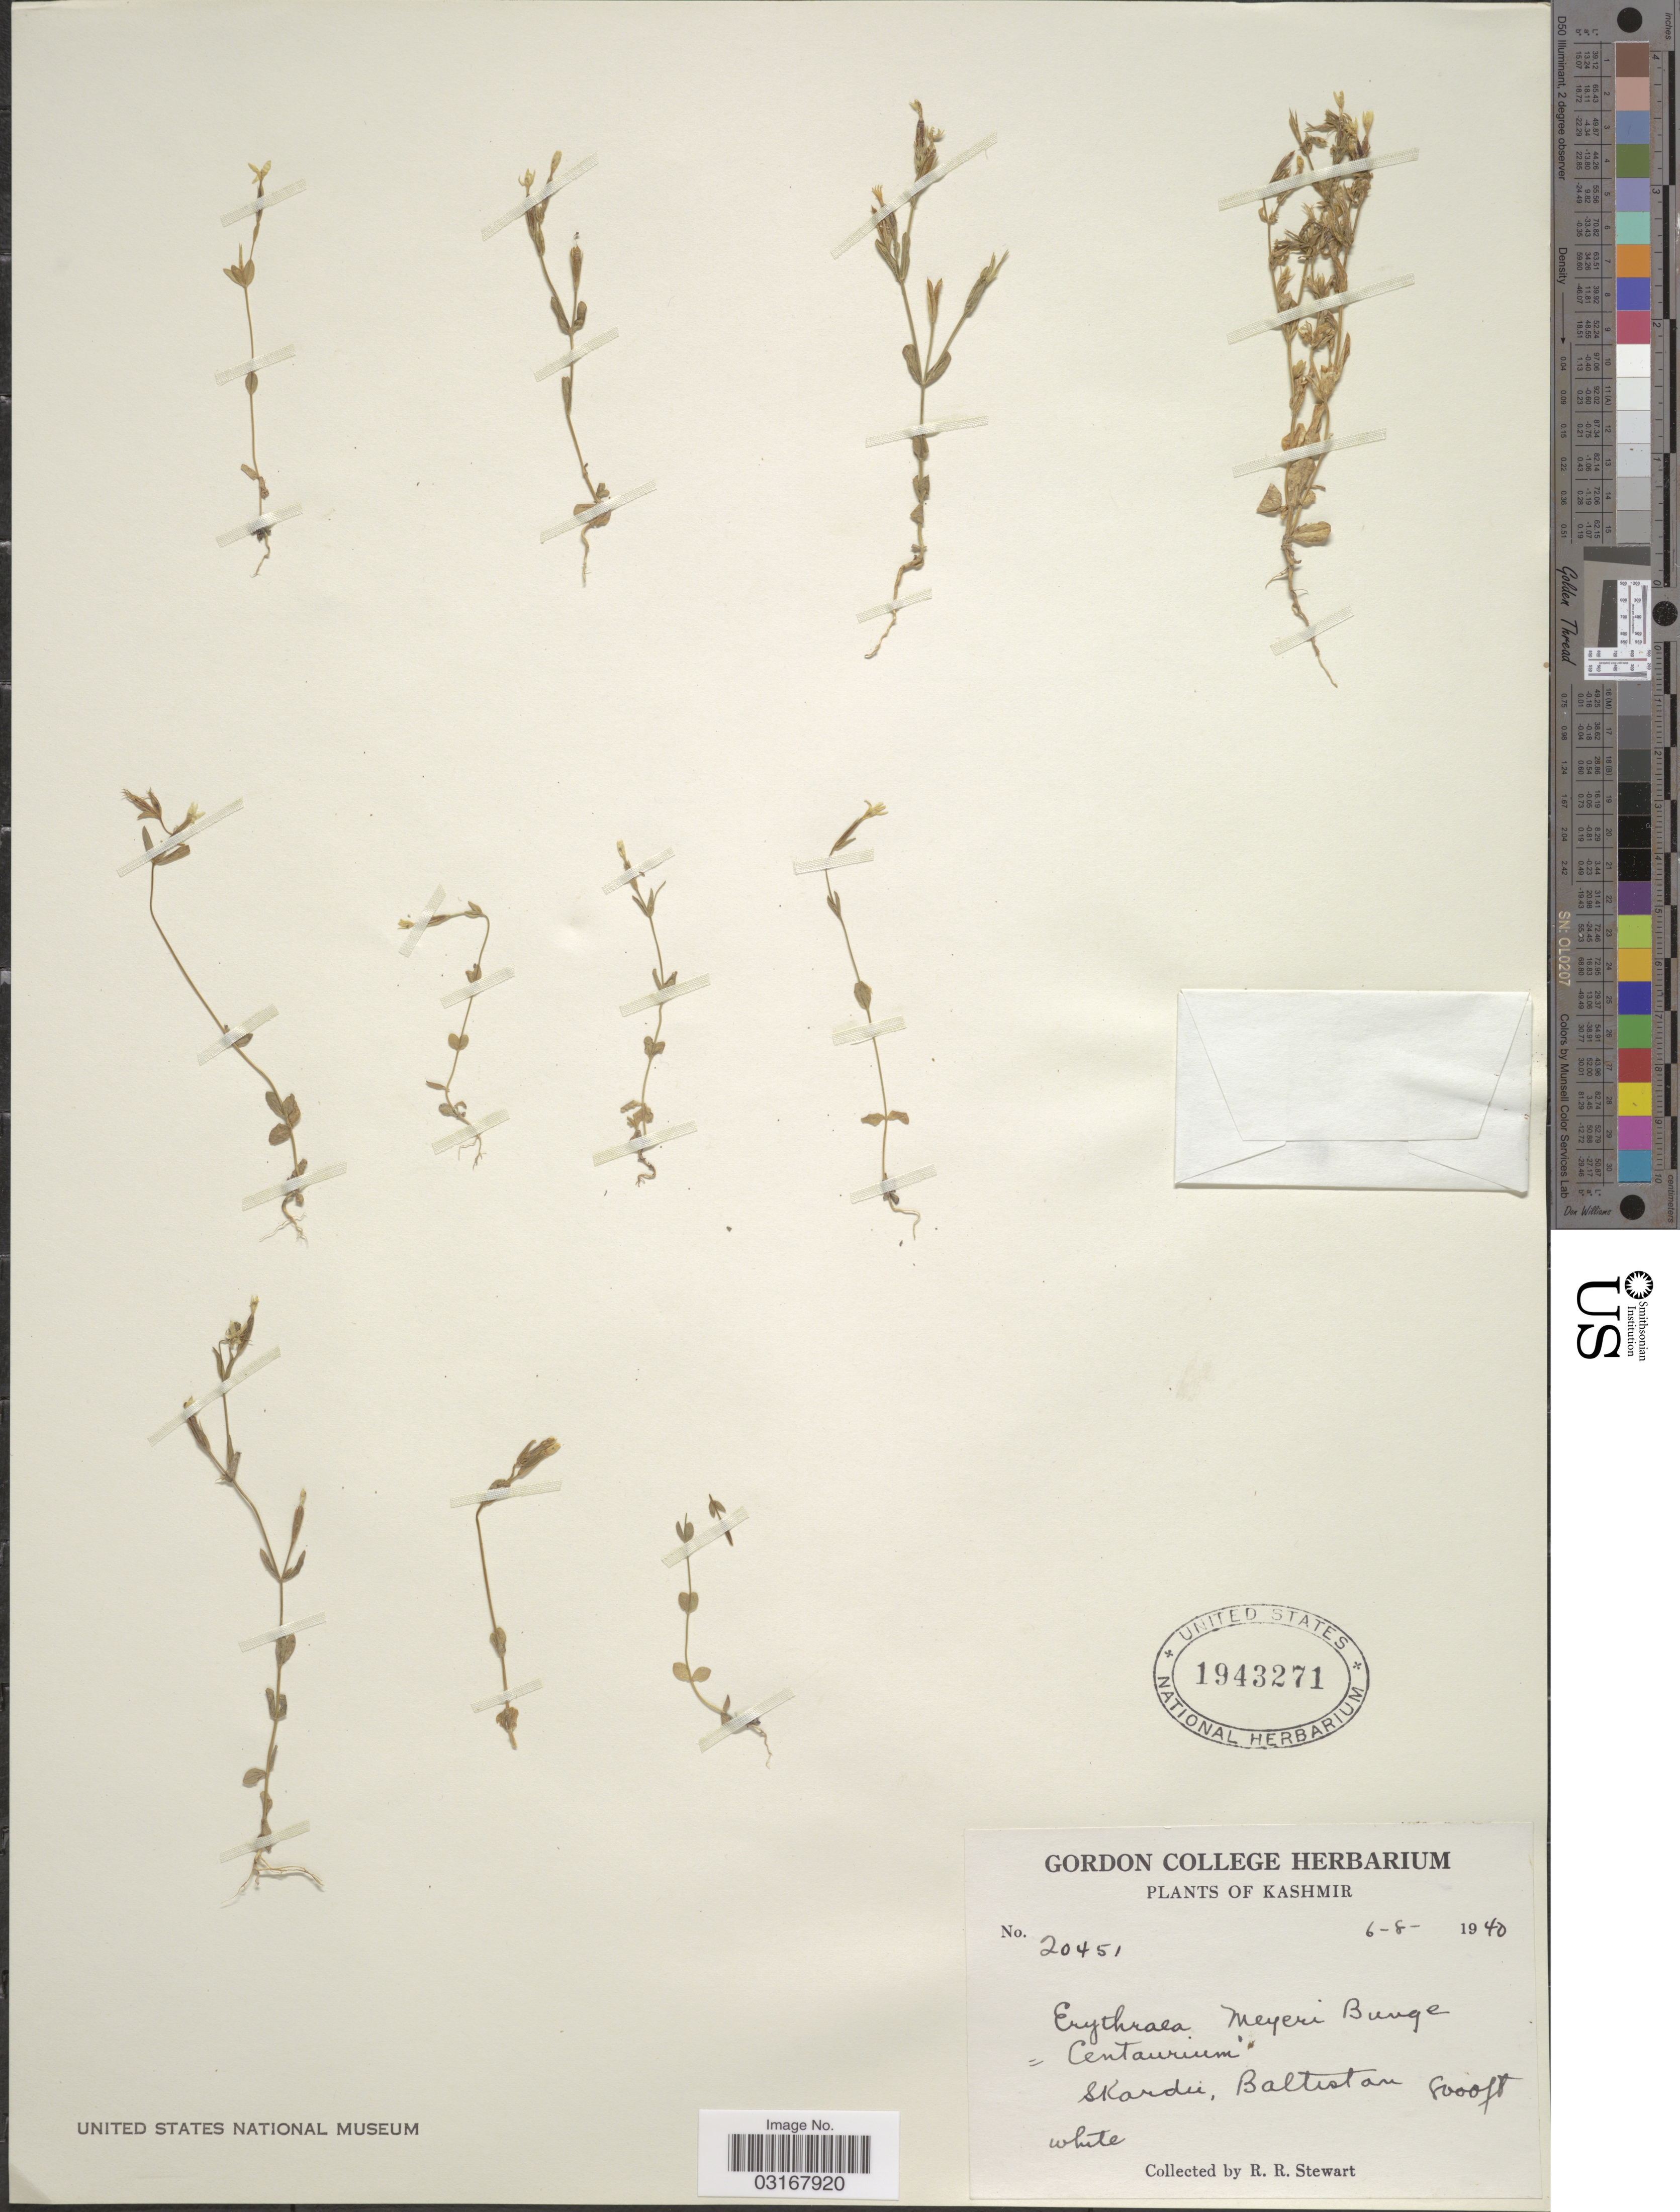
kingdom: Plantae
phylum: Tracheophyta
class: Magnoliopsida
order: Gentianales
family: Gentianaceae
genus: Centaurium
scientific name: Centaurium meyeri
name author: (Bunge) Druce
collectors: R. Stewart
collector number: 20451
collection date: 1940-08-06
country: Pakistan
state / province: Gilgit-Baltistan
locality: Skardu, Baltistan.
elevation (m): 2438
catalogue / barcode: US 1943271